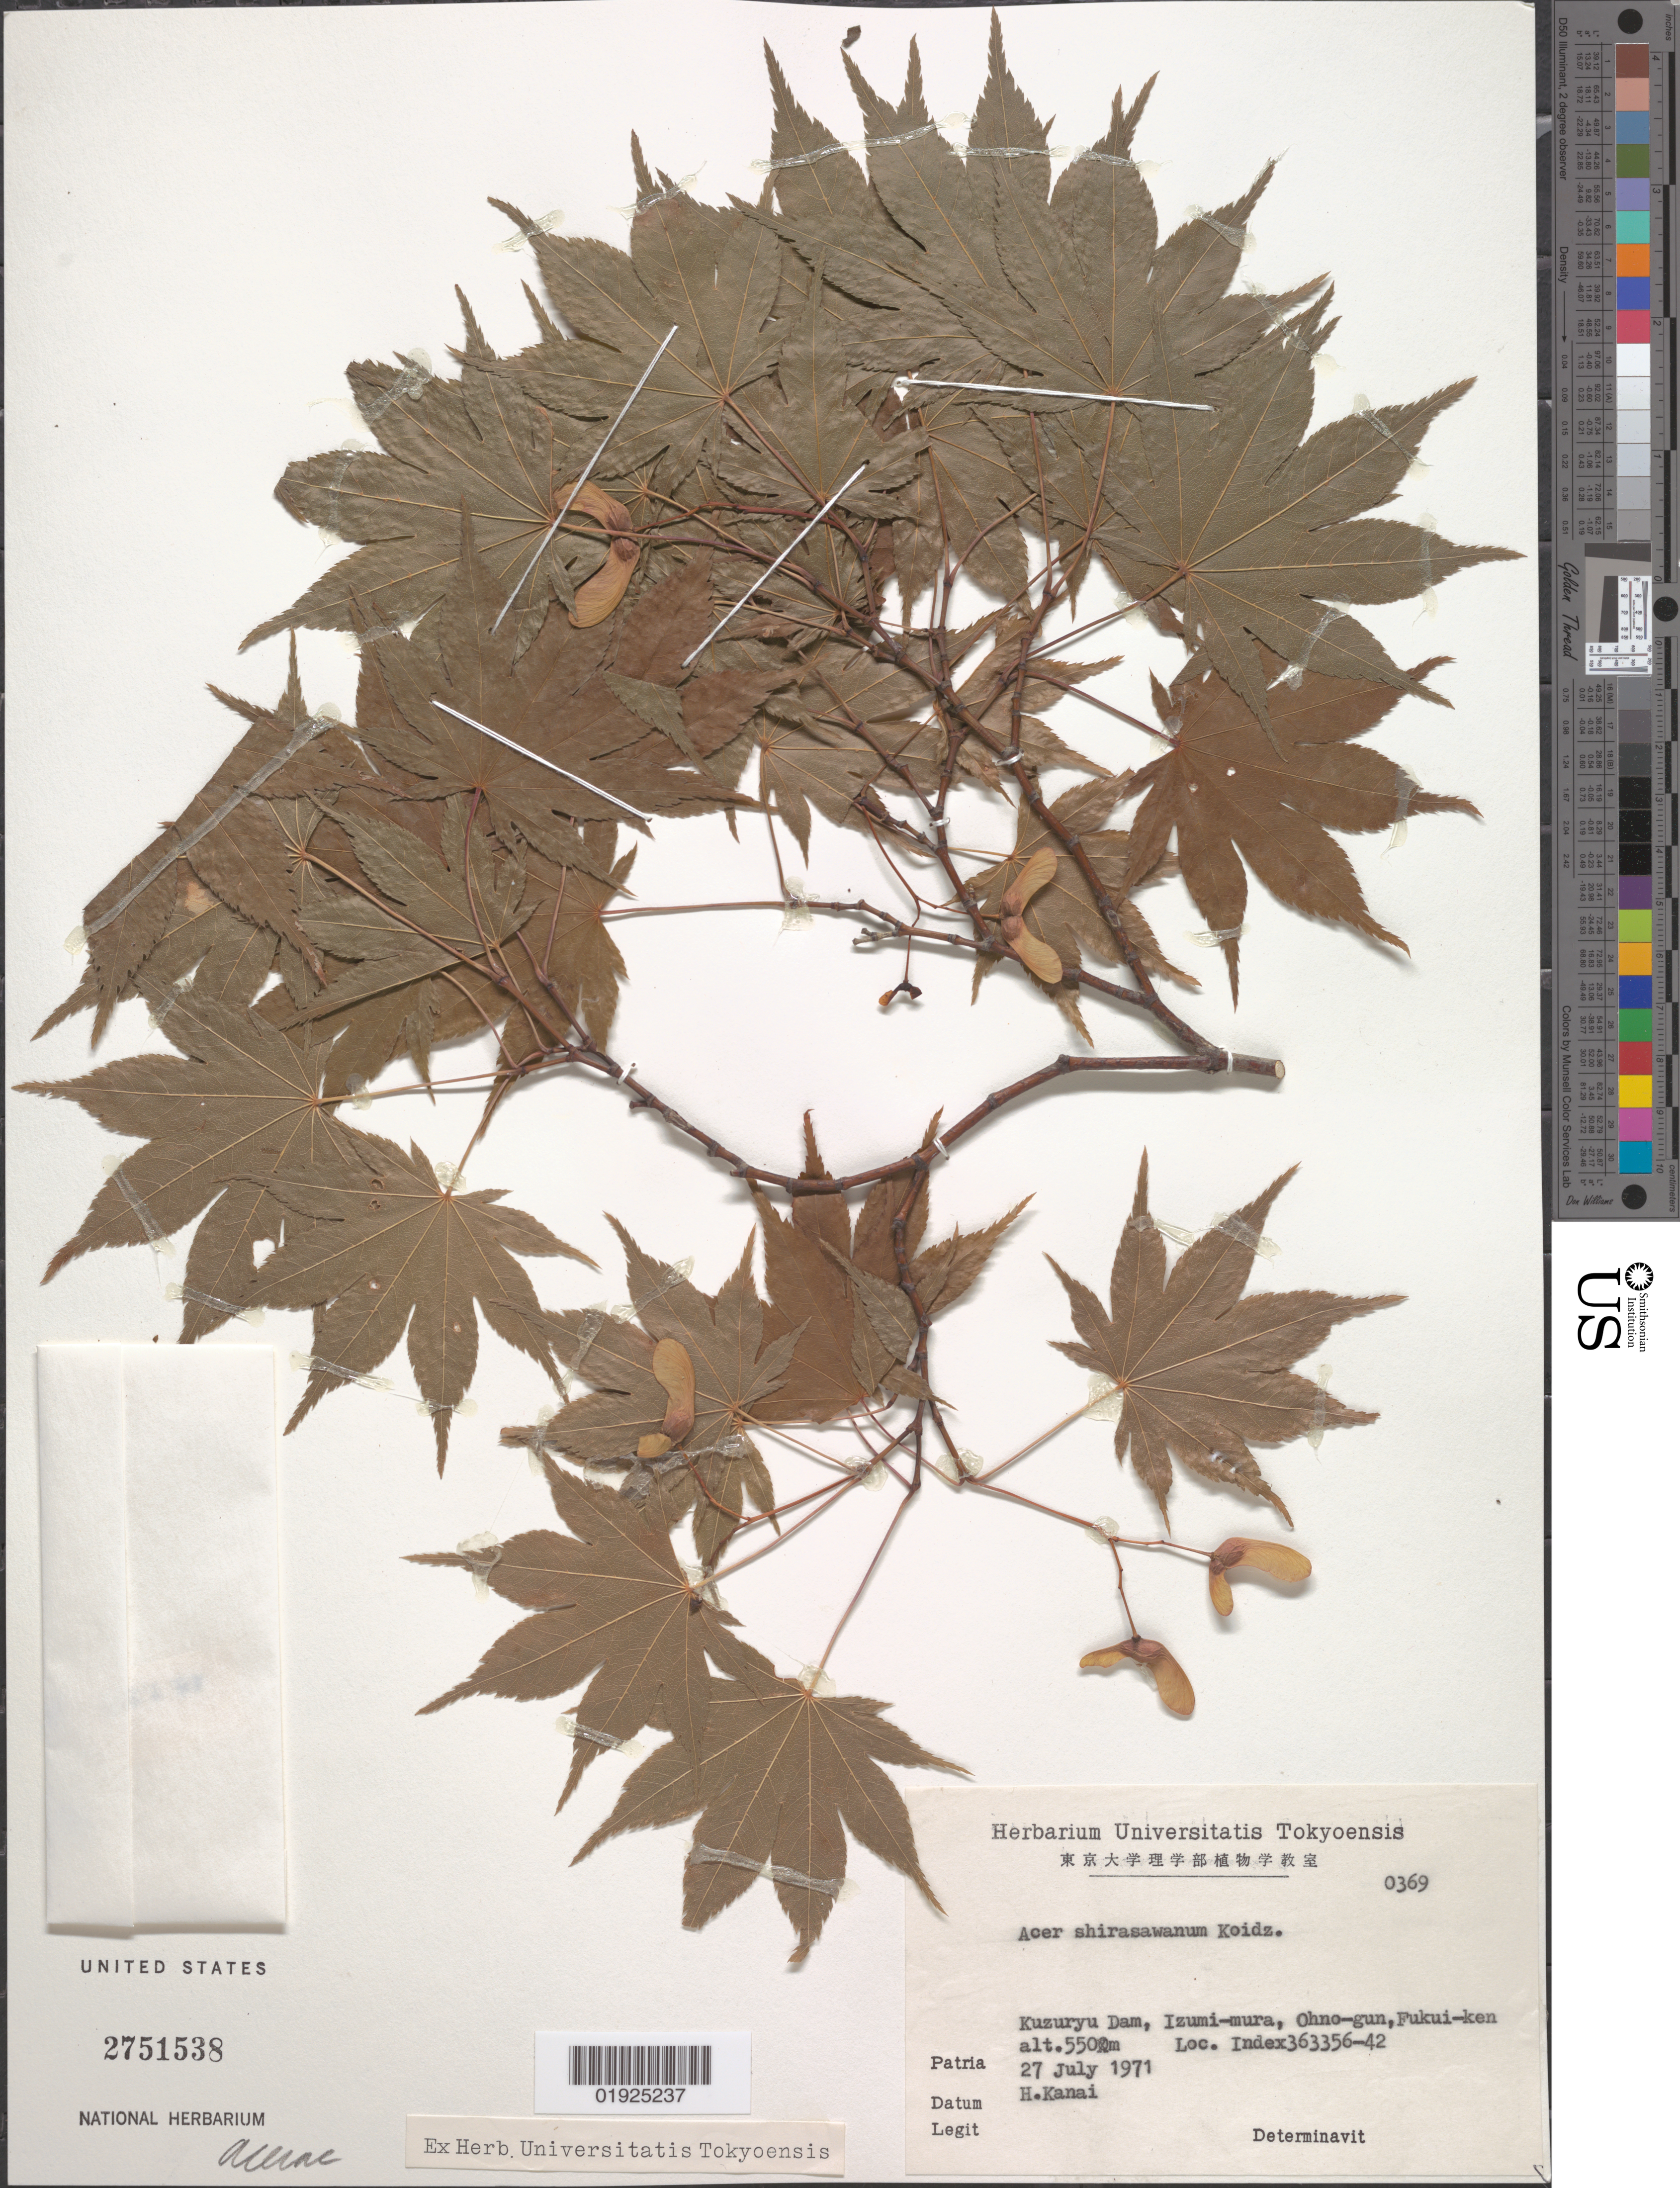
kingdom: Plantae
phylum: Tracheophyta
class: Magnoliopsida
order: Sapindales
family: Sapindaceae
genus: Acer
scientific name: Acer shirasawanum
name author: Koidz.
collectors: H. Kanai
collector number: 369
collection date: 1971-07-27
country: Japan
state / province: Hukui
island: Honshu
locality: Kuzuryu Dam, Izumi-mura, Ohno-gun, Fukui-ken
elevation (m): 550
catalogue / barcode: US 2751538